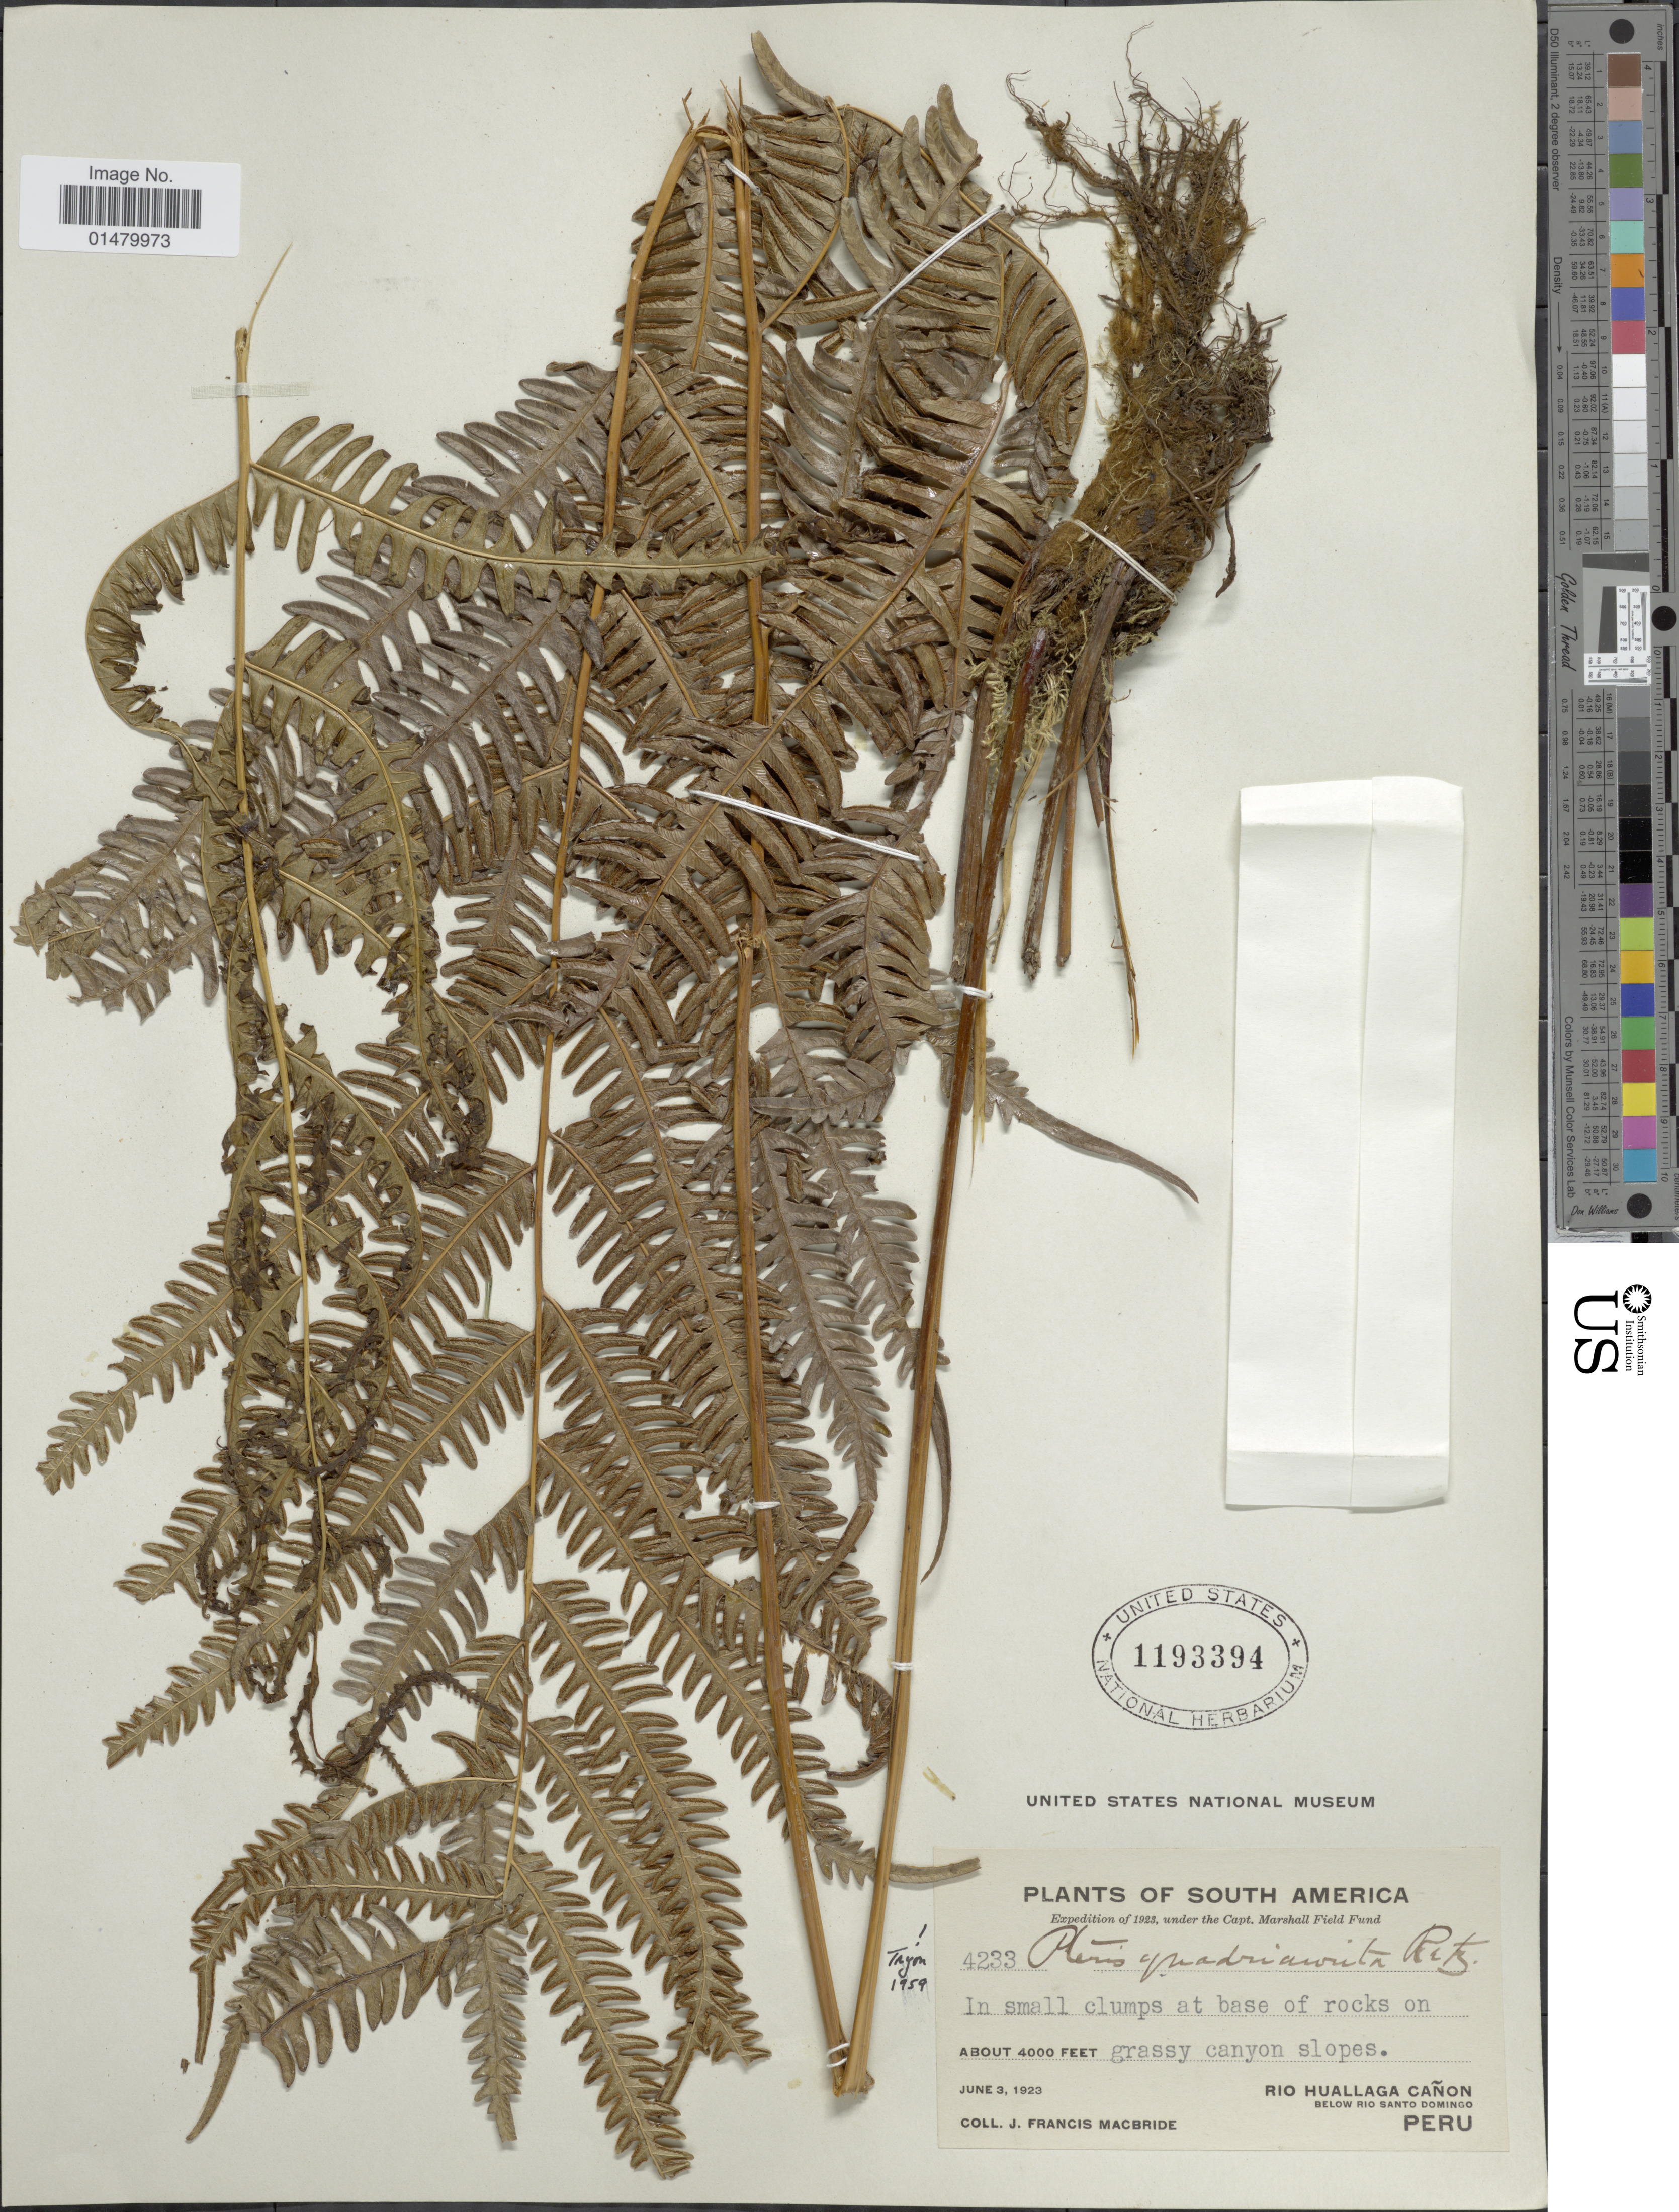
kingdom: Plantae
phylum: Tracheophyta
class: Polypodiopsida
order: Polypodiales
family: Pteridaceae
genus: Pteris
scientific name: Pteris quadriaurita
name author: Retz.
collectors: J. F. Macbride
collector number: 4233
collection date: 1923-06-03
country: Peru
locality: Rio Huallaga Canon. Below Rio Santo Domingo.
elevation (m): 1219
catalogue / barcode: US 1193394